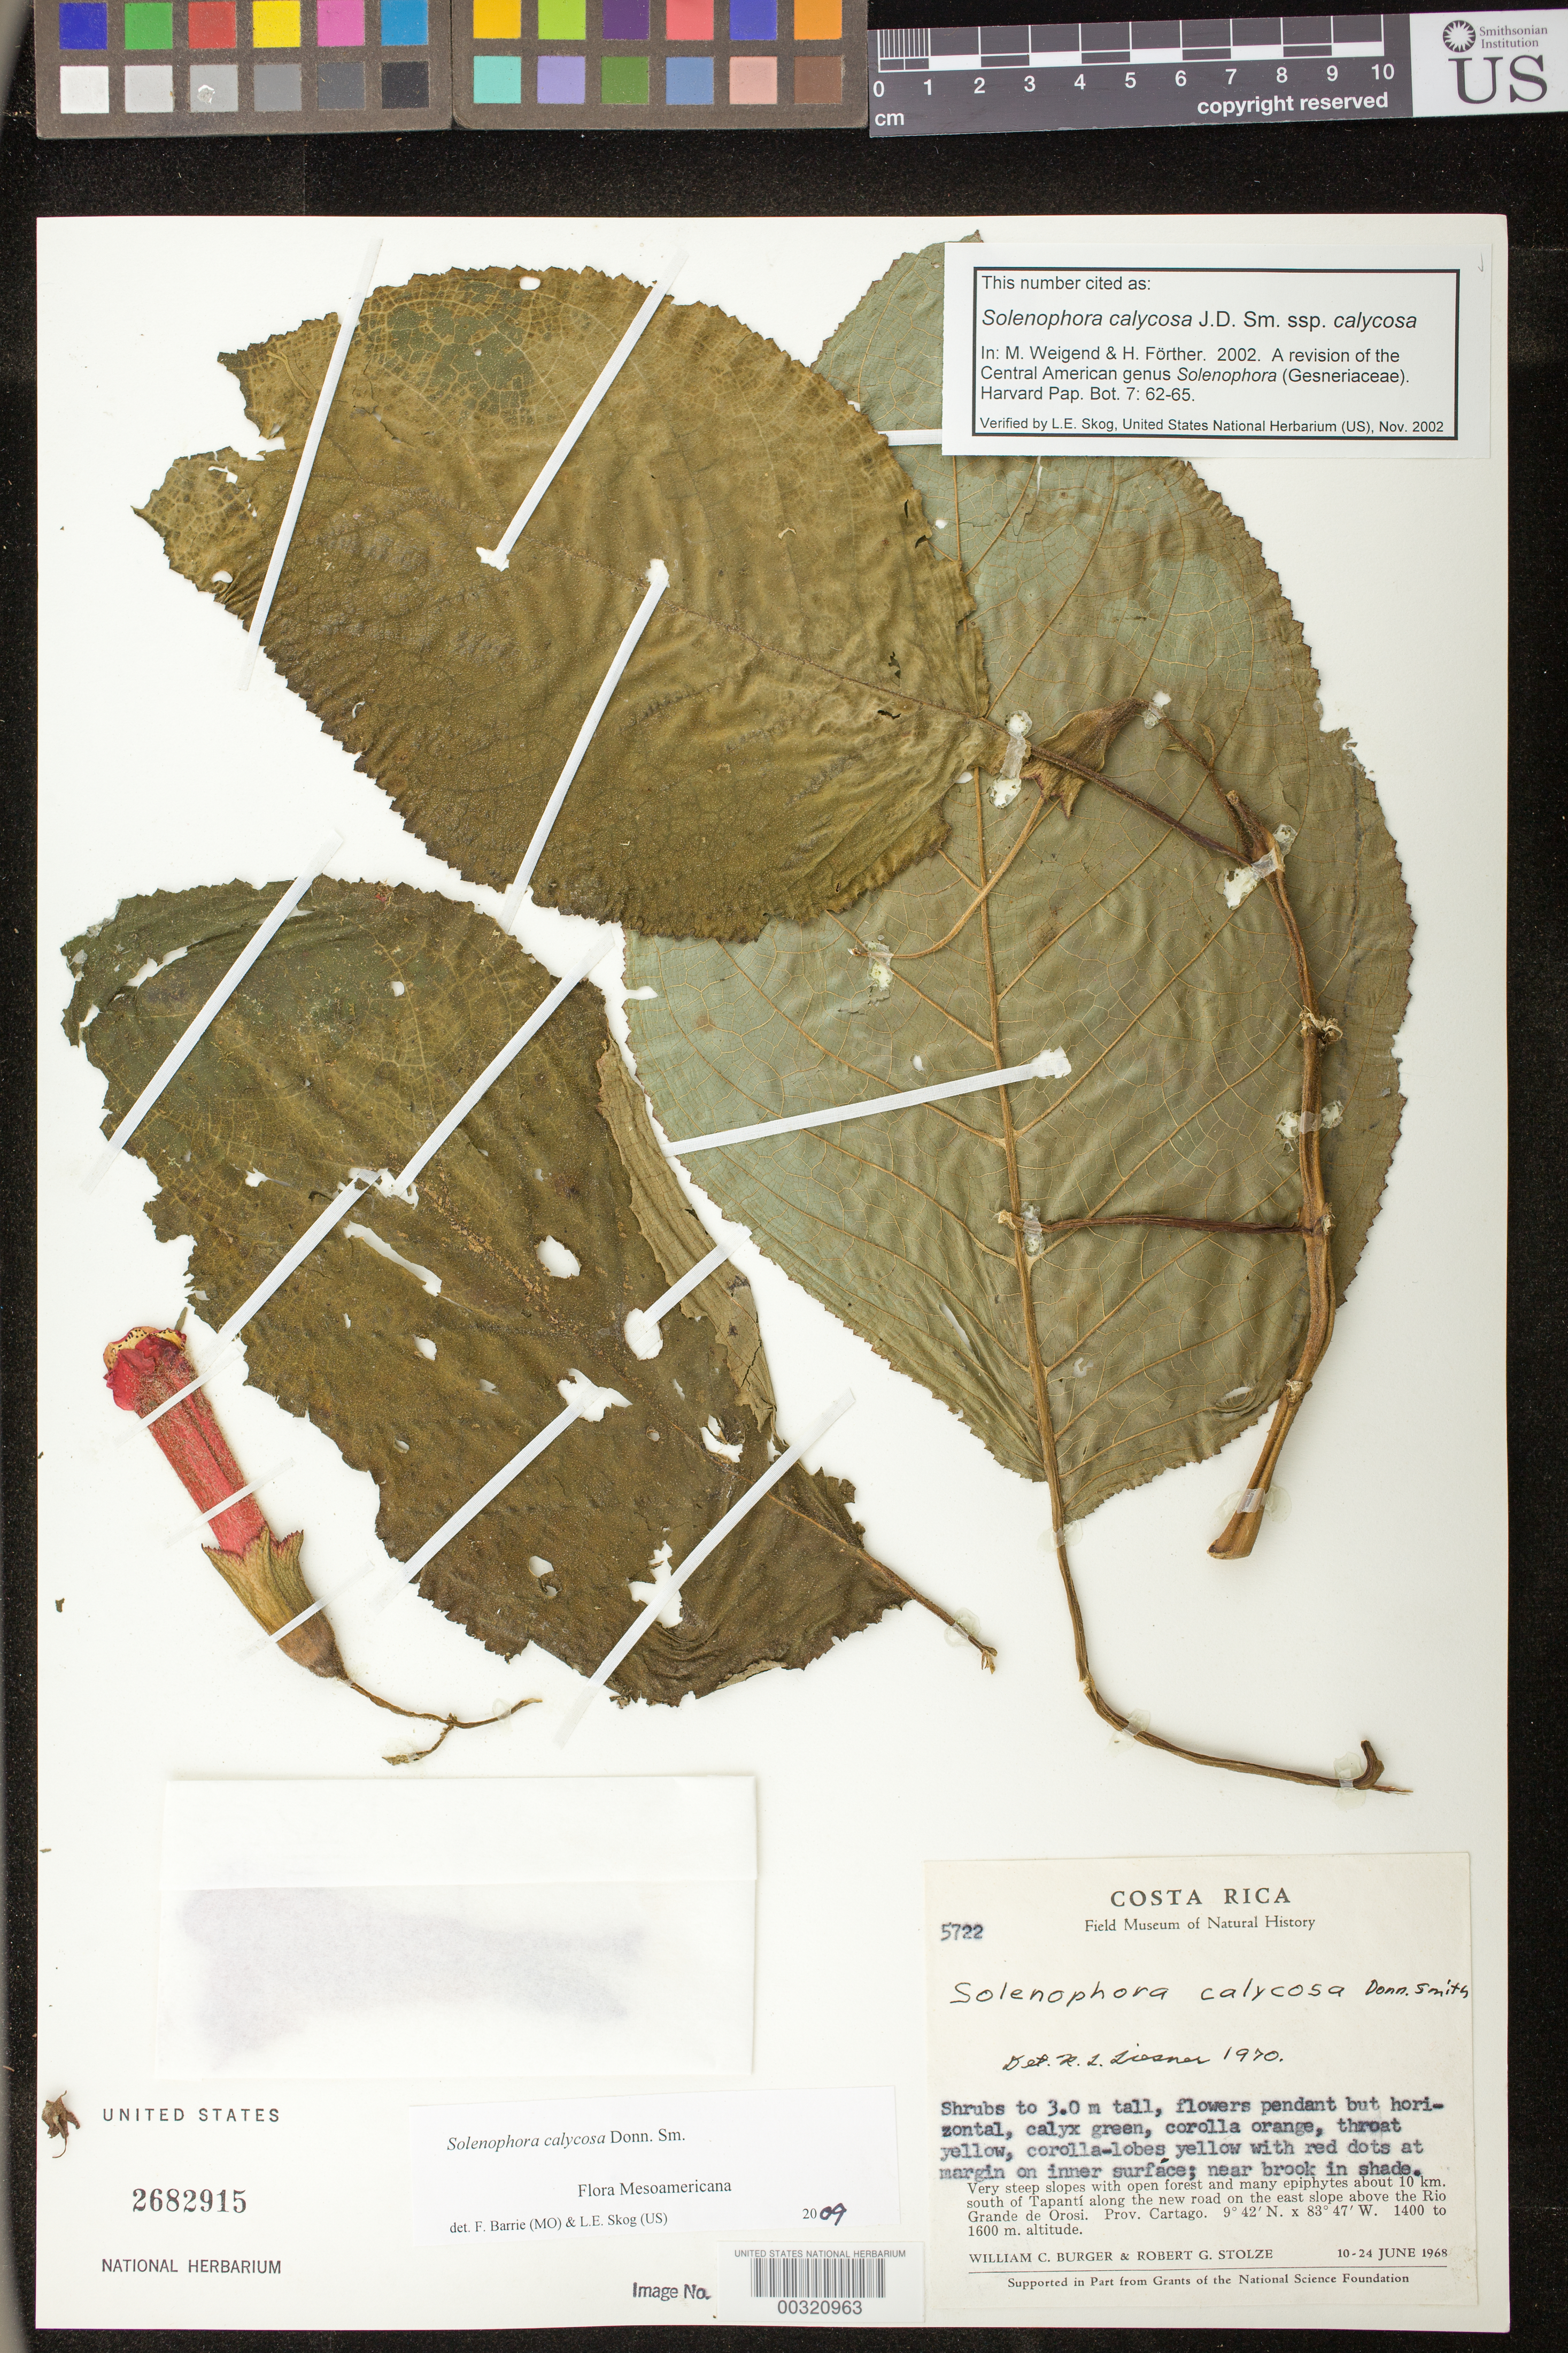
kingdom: Plantae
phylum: Tracheophyta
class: Magnoliopsida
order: Lamiales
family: Gesneriaceae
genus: Solenophora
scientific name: Solenophora calycosa Donn. Sm. subsp. calycosa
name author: (Donn. Sm.) Donn. Sm.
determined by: Weigend; Förther, Harald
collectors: W. Burger & R. G. Stolze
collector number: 5722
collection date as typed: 10-24 Jun 1968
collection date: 1968-06-10/1968-06-24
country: Costa Rica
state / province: Cartago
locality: About 10 km south of Tapantí along the new road on the east slope above the Rio Grande de Orosi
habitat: Very steep slopes with open forest and many epiphytes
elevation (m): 1400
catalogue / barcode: US 2682915